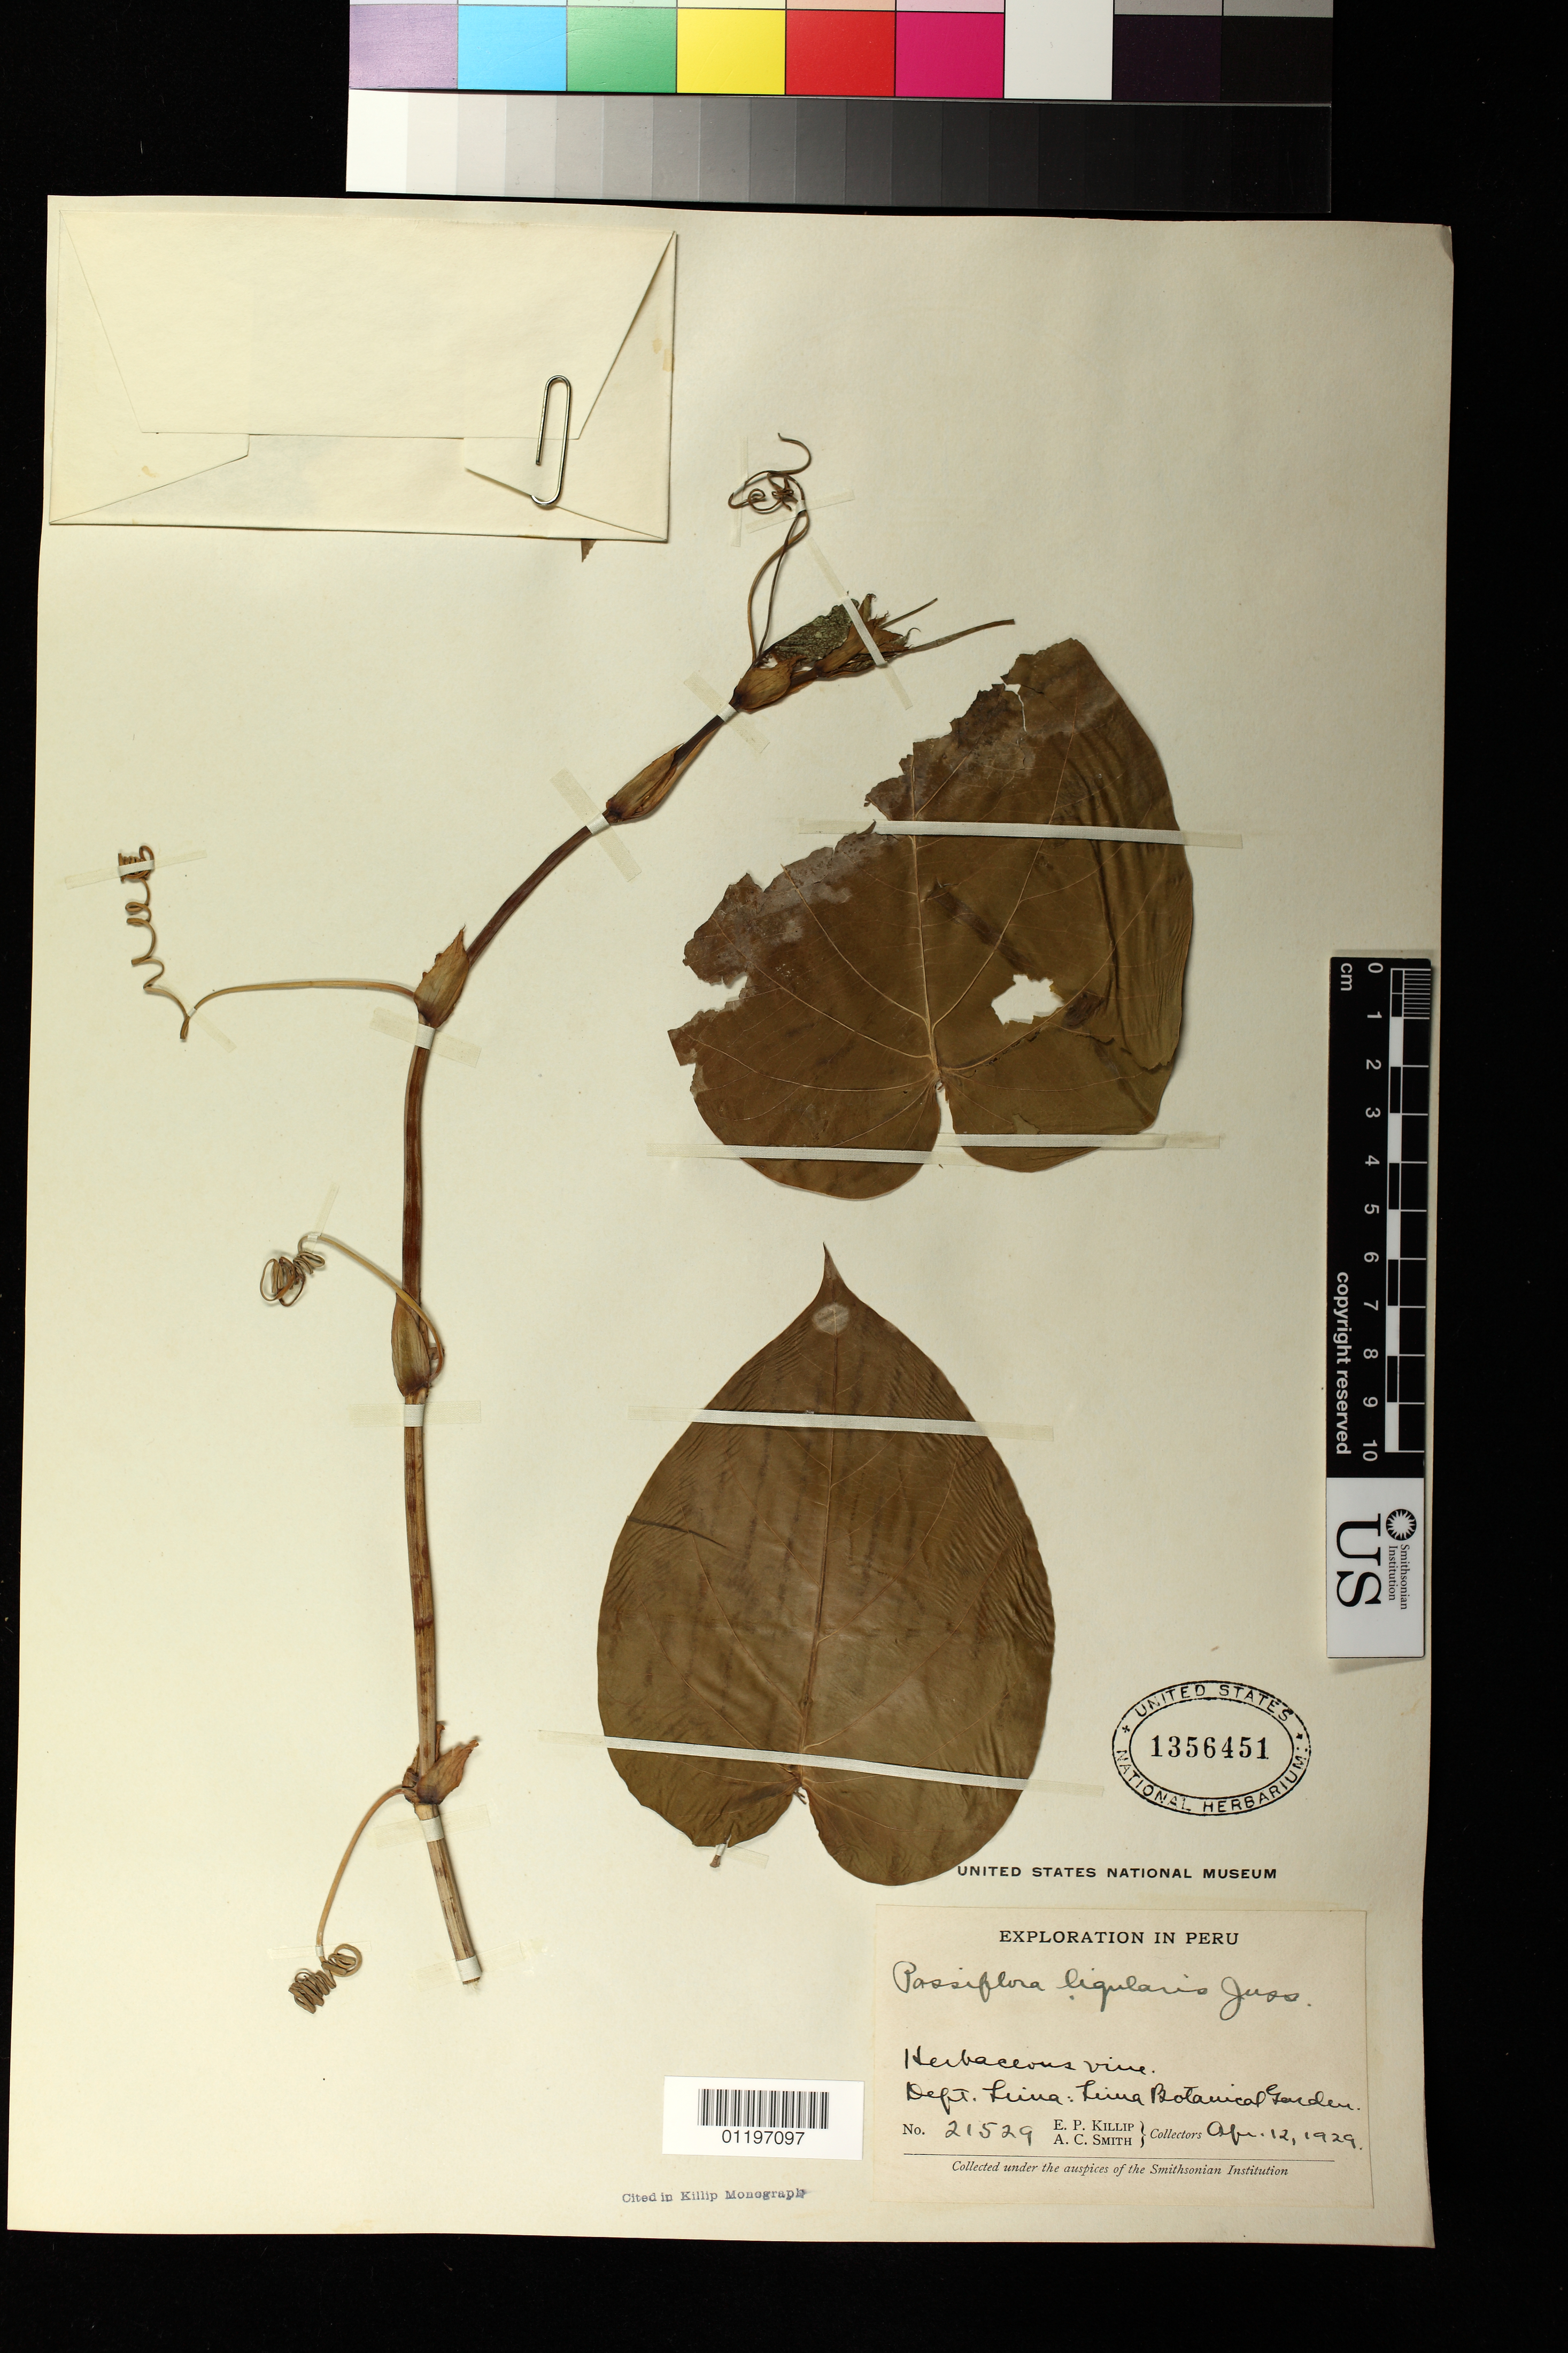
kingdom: Plantae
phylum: Tracheophyta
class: Magnoliopsida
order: Malpighiales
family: Passifloraceae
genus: Passiflora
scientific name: Passiflora ligularis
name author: Juss.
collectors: E. P. Killip & A. C. Smith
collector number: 21529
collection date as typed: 04 Dec 1929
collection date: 1929-12-04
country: Peru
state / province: Lima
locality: Dept Lima: Lima Botanical Garden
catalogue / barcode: US 1356451